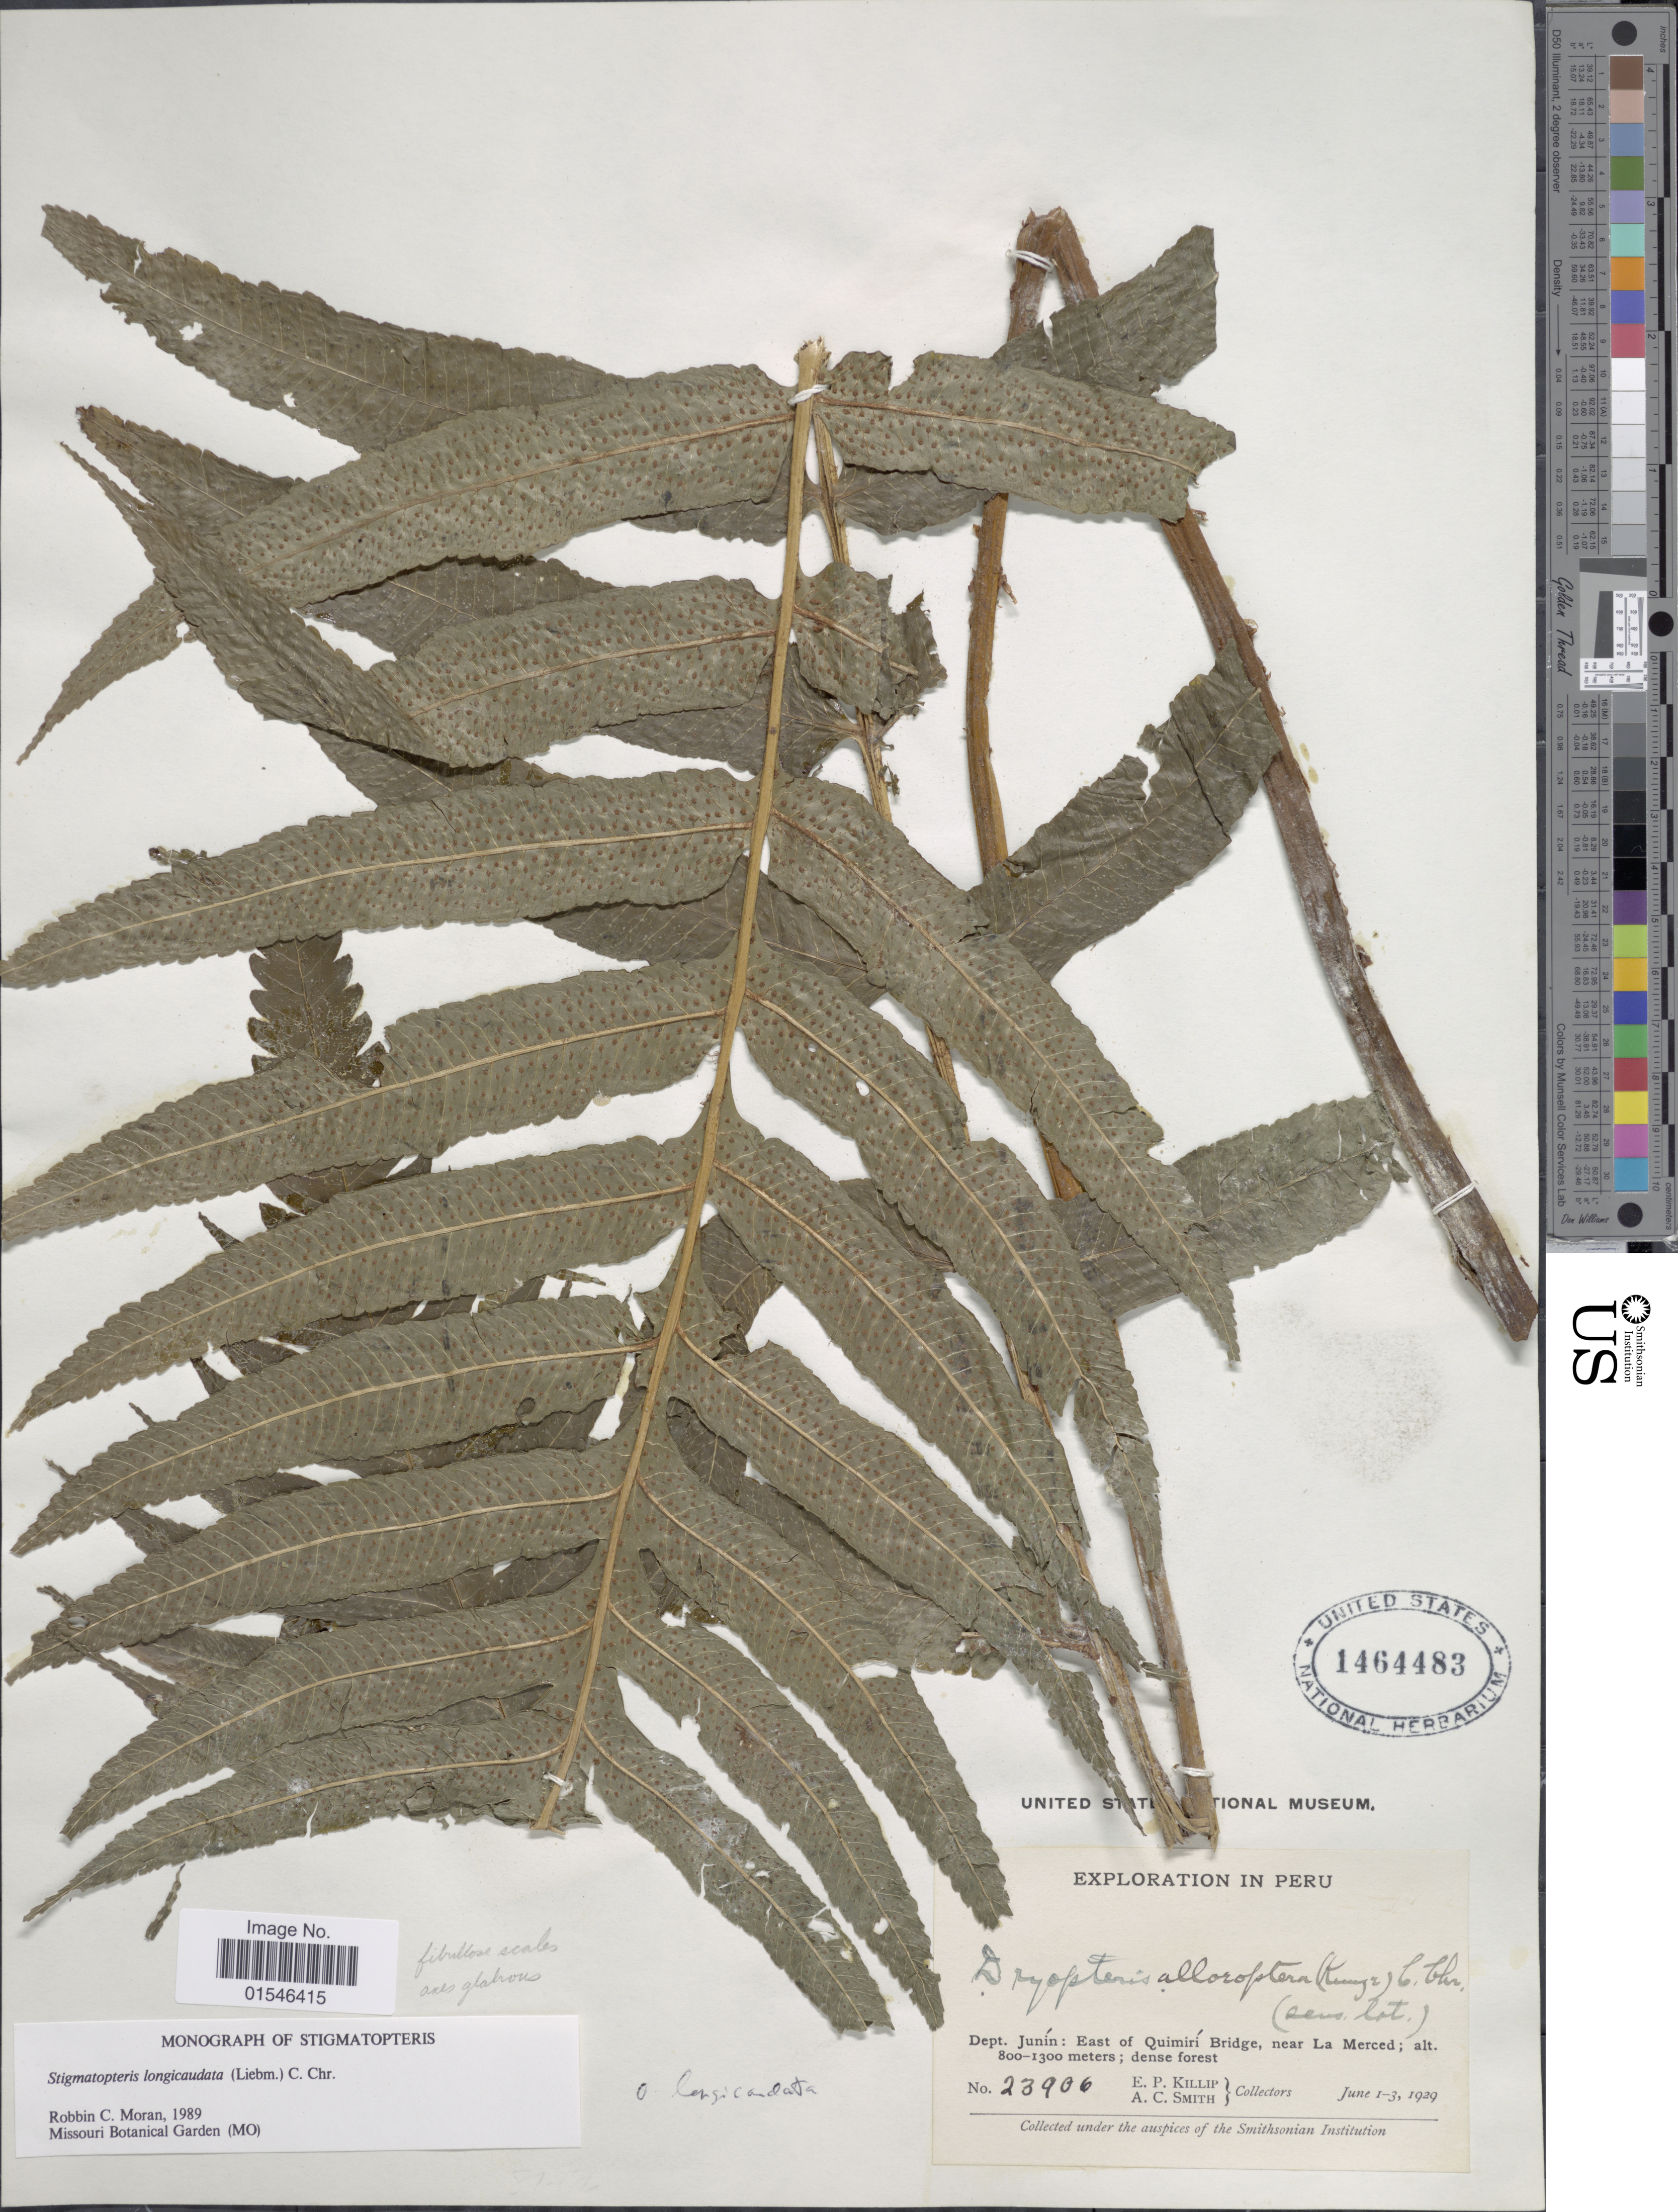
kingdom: Plantae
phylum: Tracheophyta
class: Polypodiopsida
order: Polypodiales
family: Dryopteridaceae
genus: Stigmatopteris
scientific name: Stigmatopteris longicaudata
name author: (Leibm.) C. Chr.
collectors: E. P. Killip & A. C. Smith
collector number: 23906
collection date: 1929-06-01/1929-06-03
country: Peru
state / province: Junín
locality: East of Quimirí Bridge, near La Merced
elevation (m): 800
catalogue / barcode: US 1464483